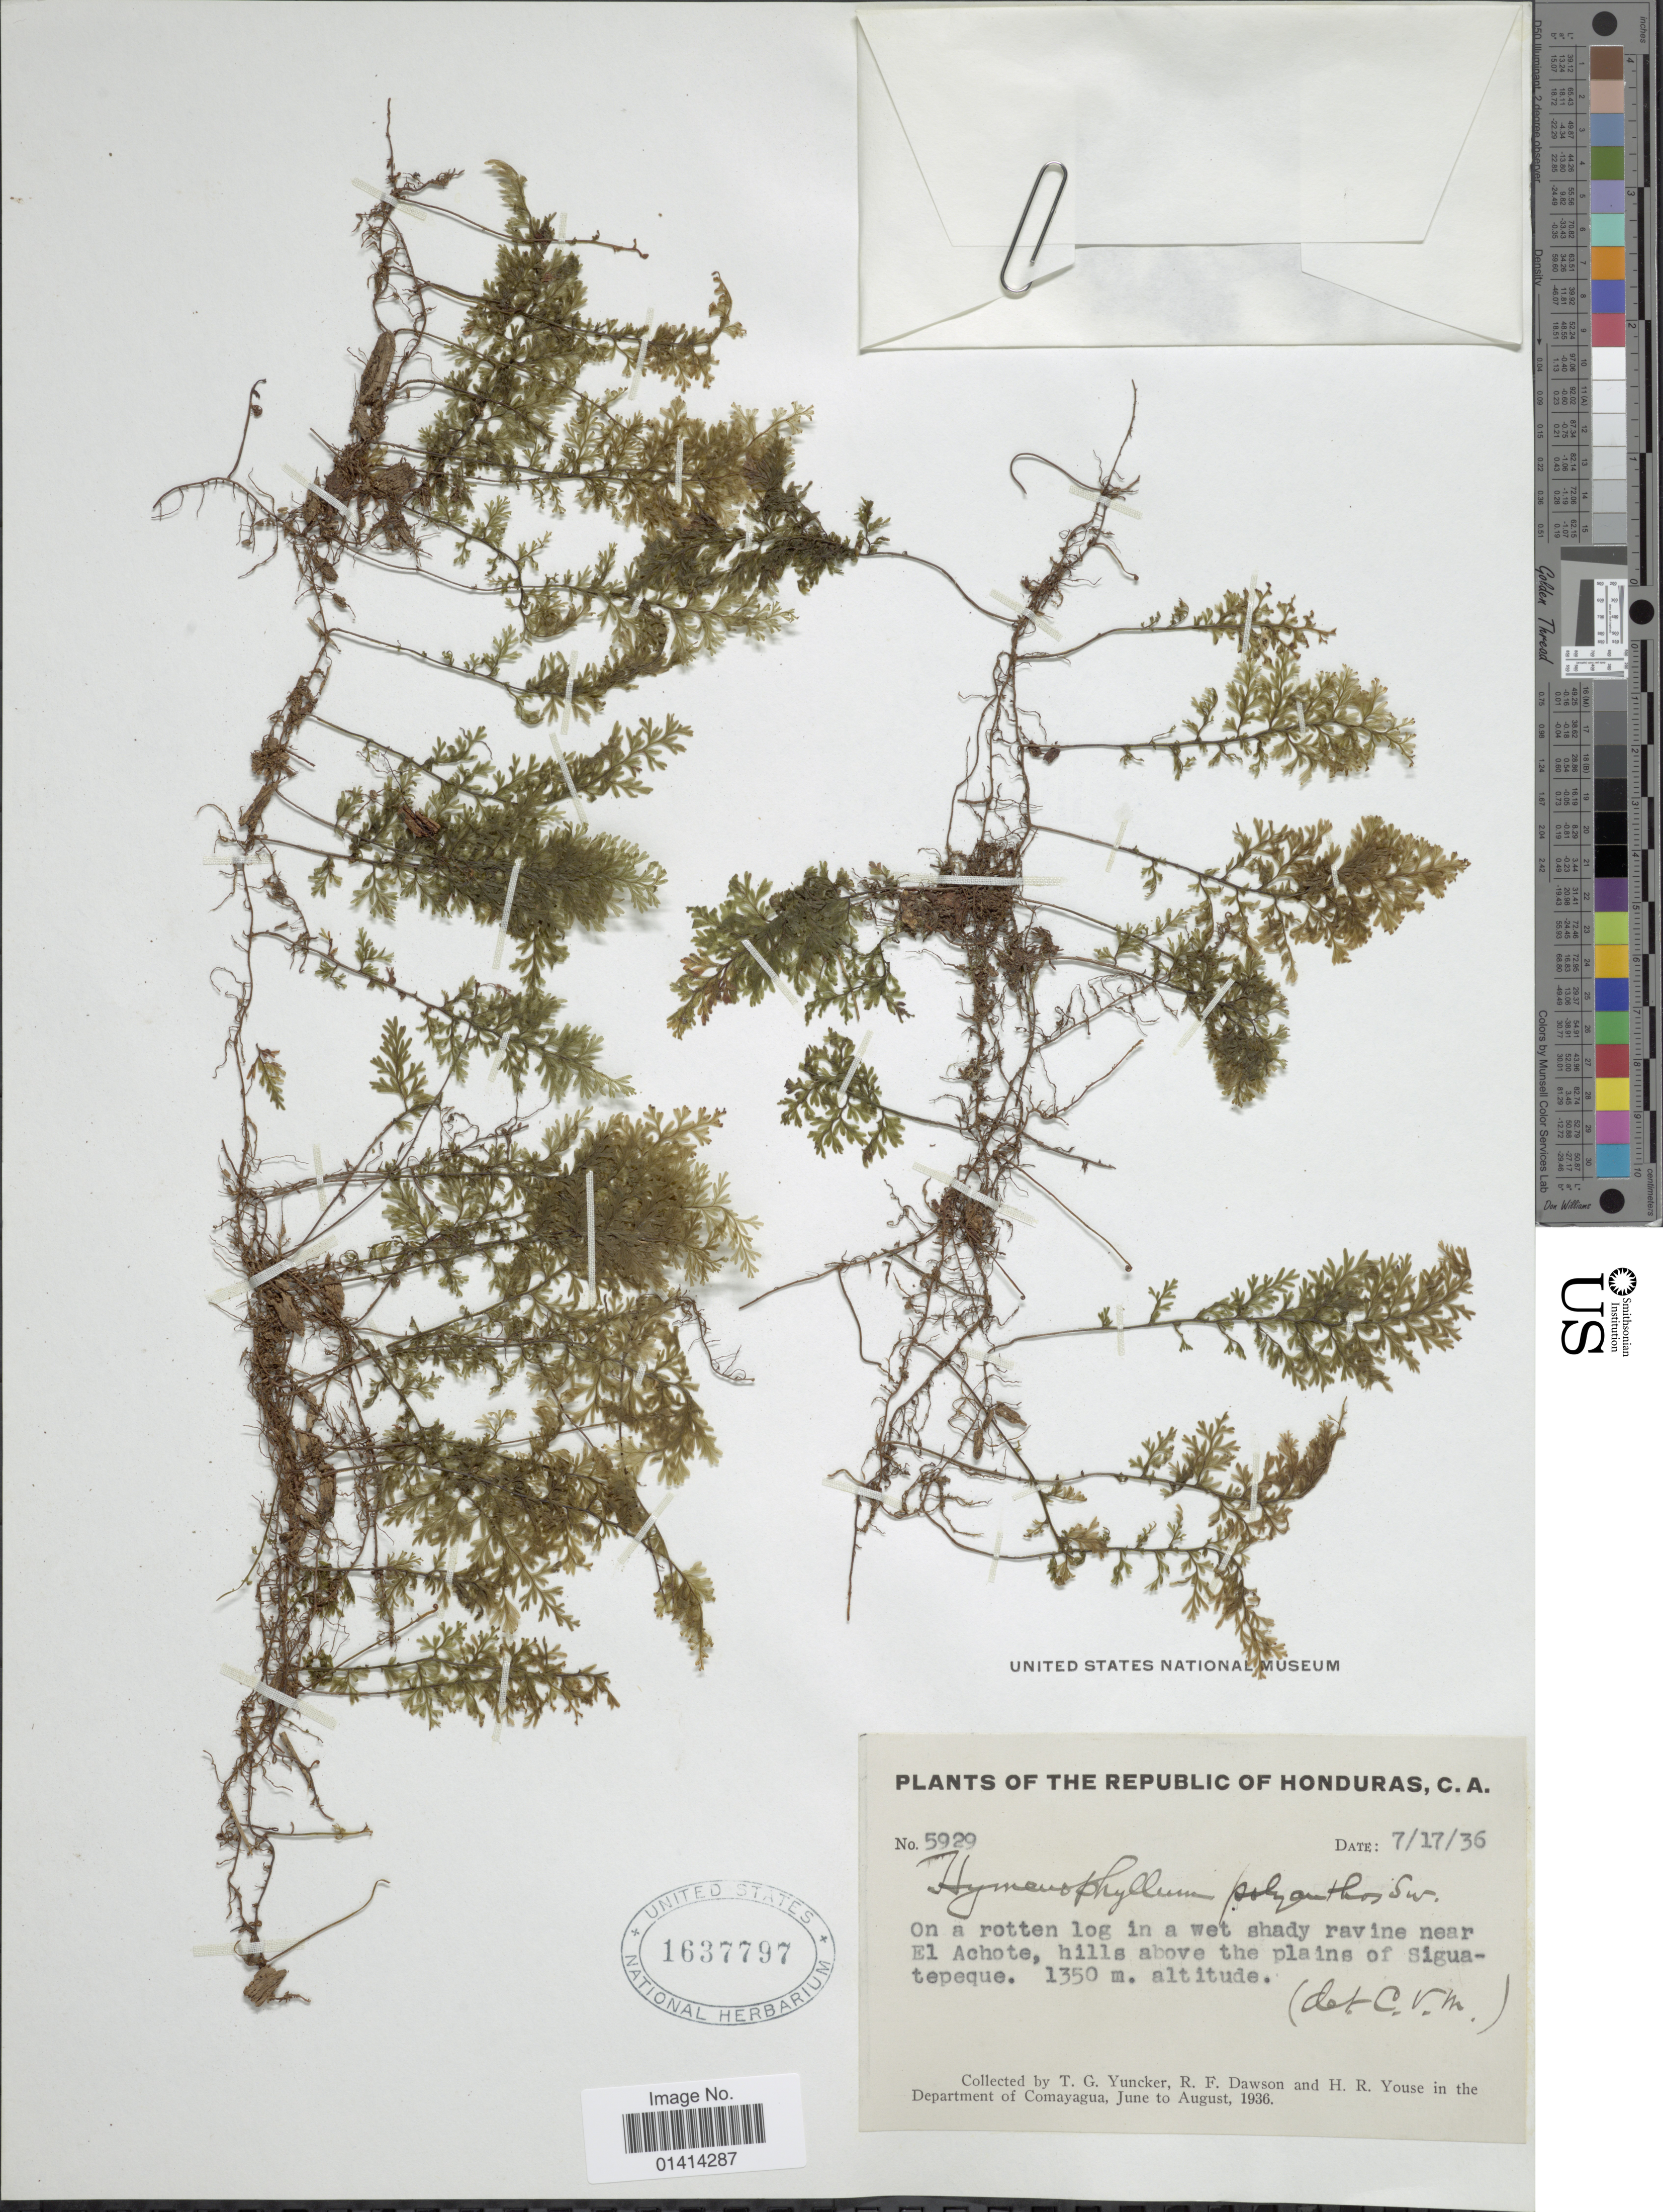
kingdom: Plantae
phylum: Tracheophyta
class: Polypodiopsida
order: Hymenophyllales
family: Hymenophyllaceae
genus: Hymenophyllum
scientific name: Hymenophyllum polyanthos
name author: (Sw.) Sw.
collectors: T. G. Yuncker, R. F. Dawson & H. Youse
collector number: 5929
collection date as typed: Transcribed d/m/y: 17/7/36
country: Honduras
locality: The Republic of Honduras, C.A.,in a wet ravine near El Achote, hills above the plains of Siguatepeque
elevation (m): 1350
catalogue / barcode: US 1637797